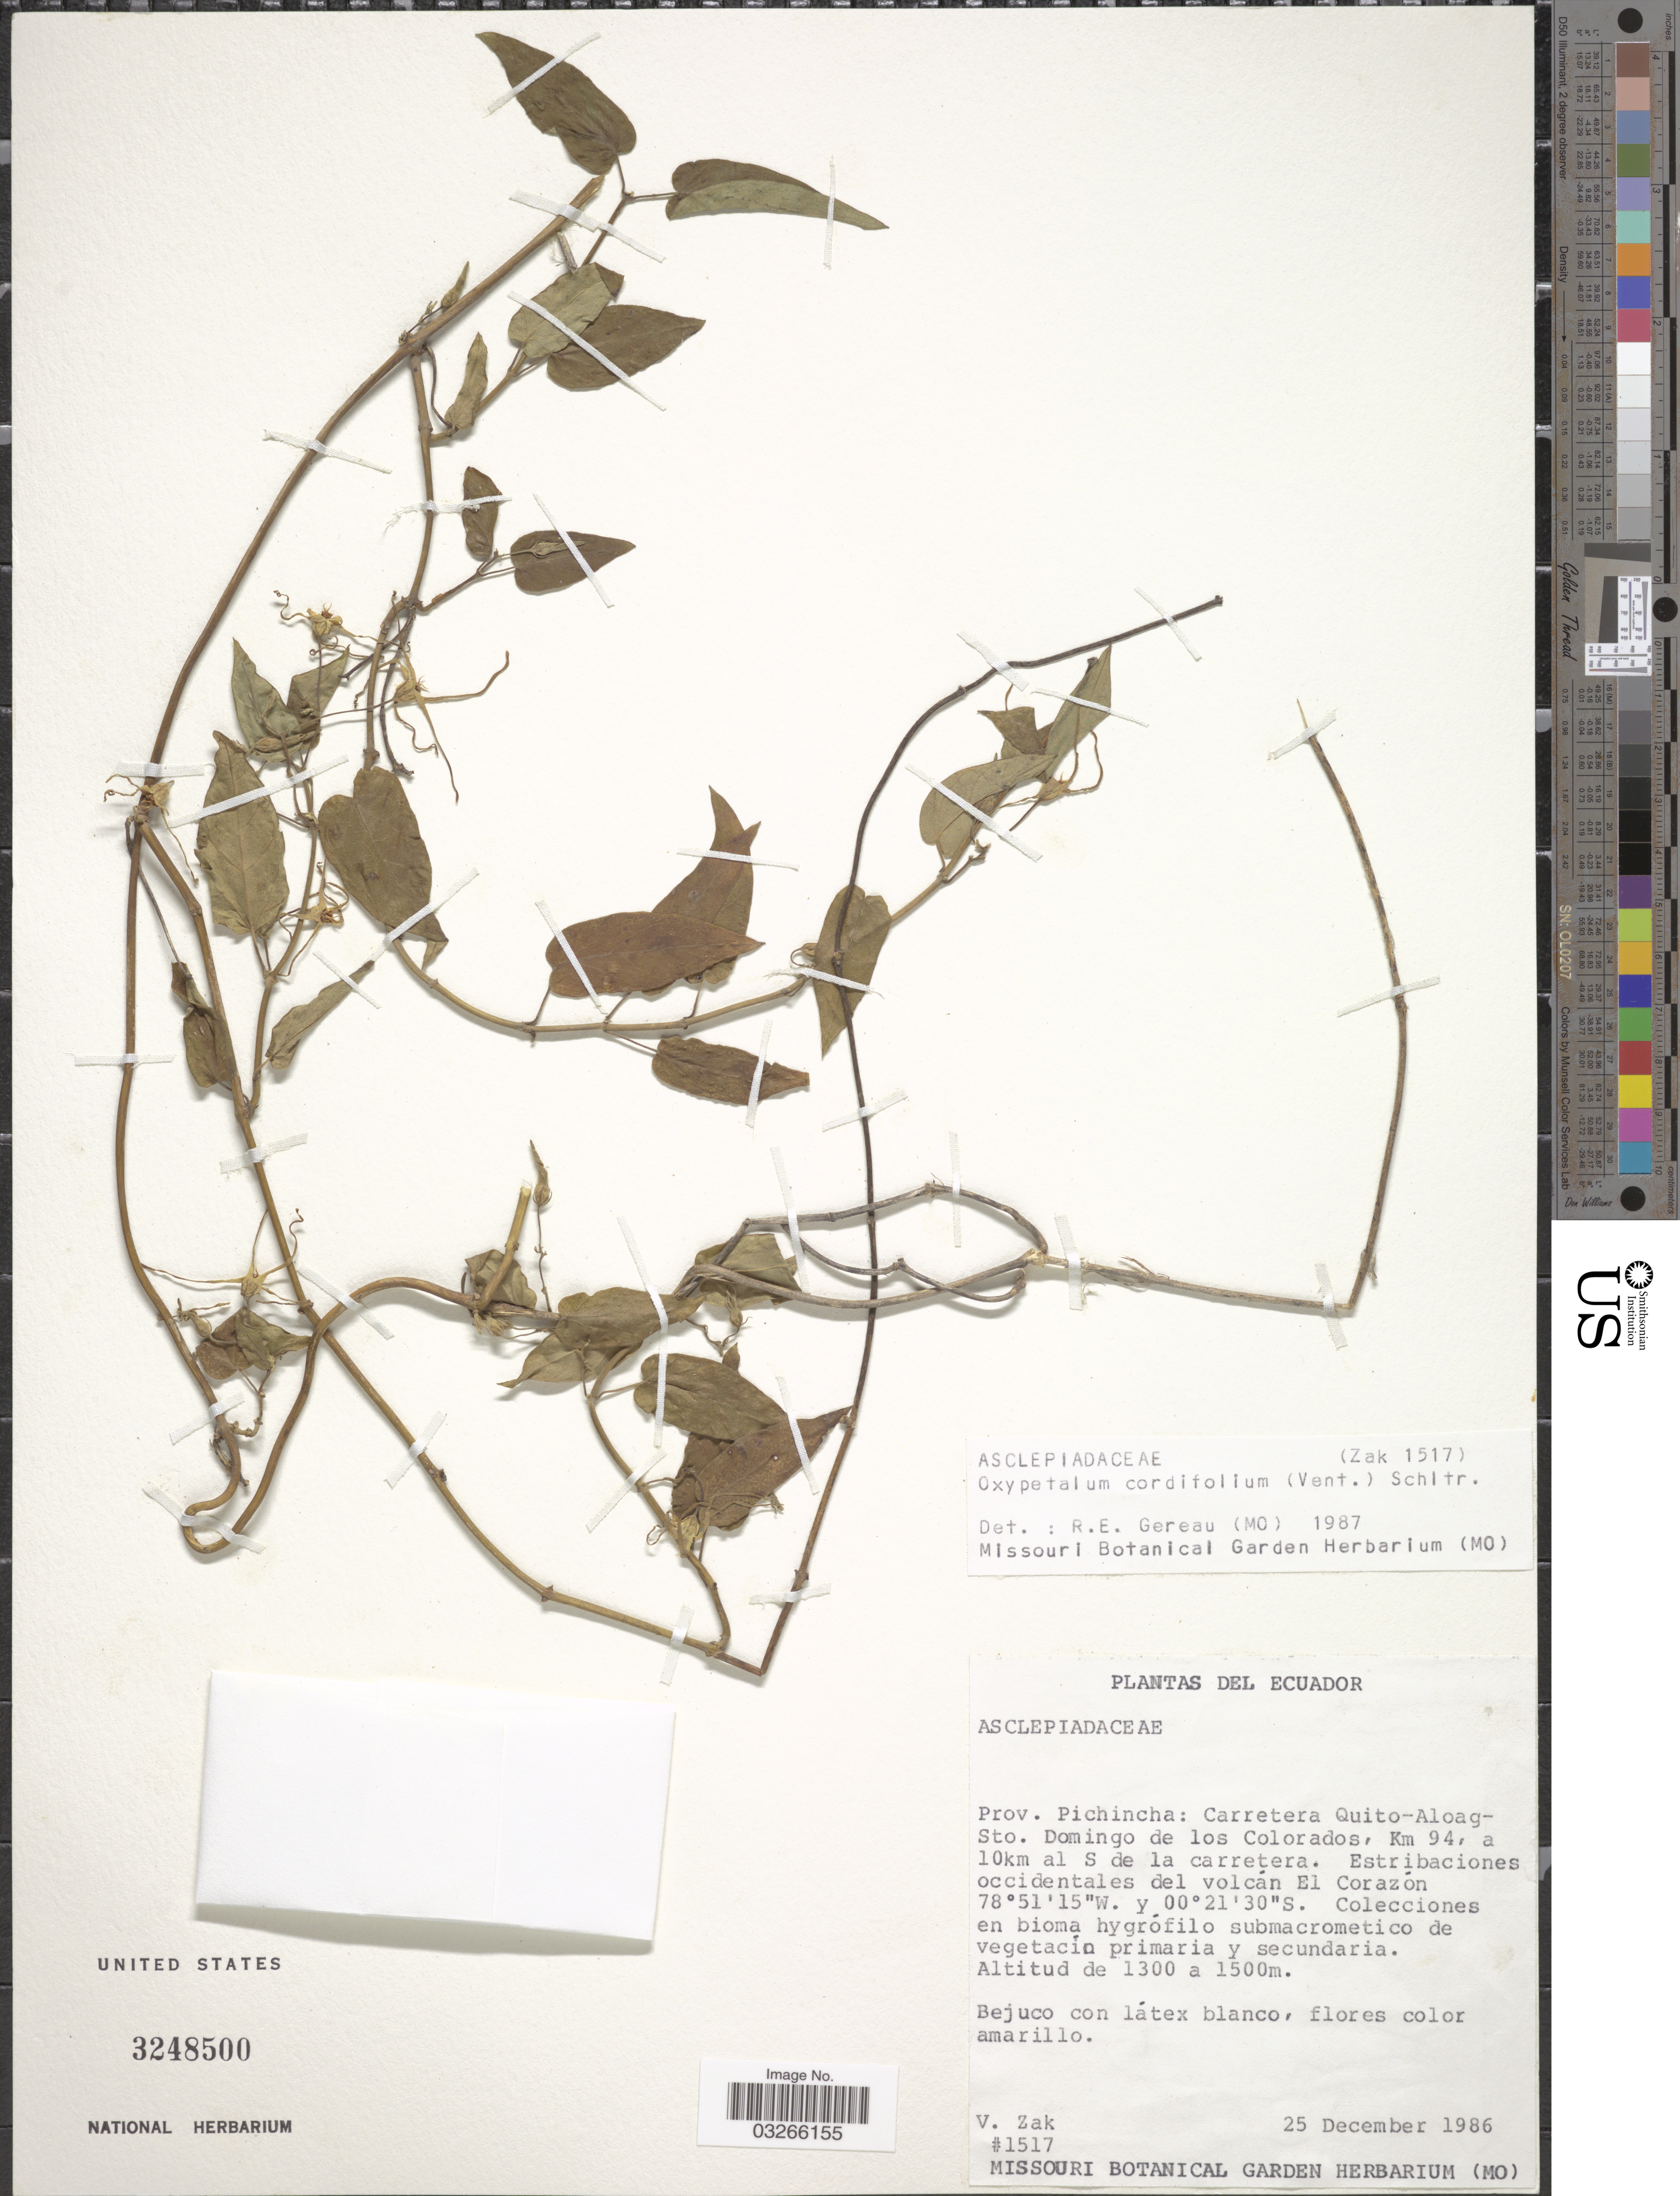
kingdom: Plantae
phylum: Tracheophyta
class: Magnoliopsida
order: Gentianales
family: Apocynaceae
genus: Oxypetalum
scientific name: Oxypetalum cordifolium subsp. cordifolium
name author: (Vent.) Schltr.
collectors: V. Zak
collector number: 1517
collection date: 1986-12-25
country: Ecuador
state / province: Pichincha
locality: Carretera Quito-Aloag-Sto. Domingo de los Colorados, Km 94, a 10km al S de la carretera. Estribaciones occidentales del volcán El Corazón.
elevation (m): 1300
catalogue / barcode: US 3248500